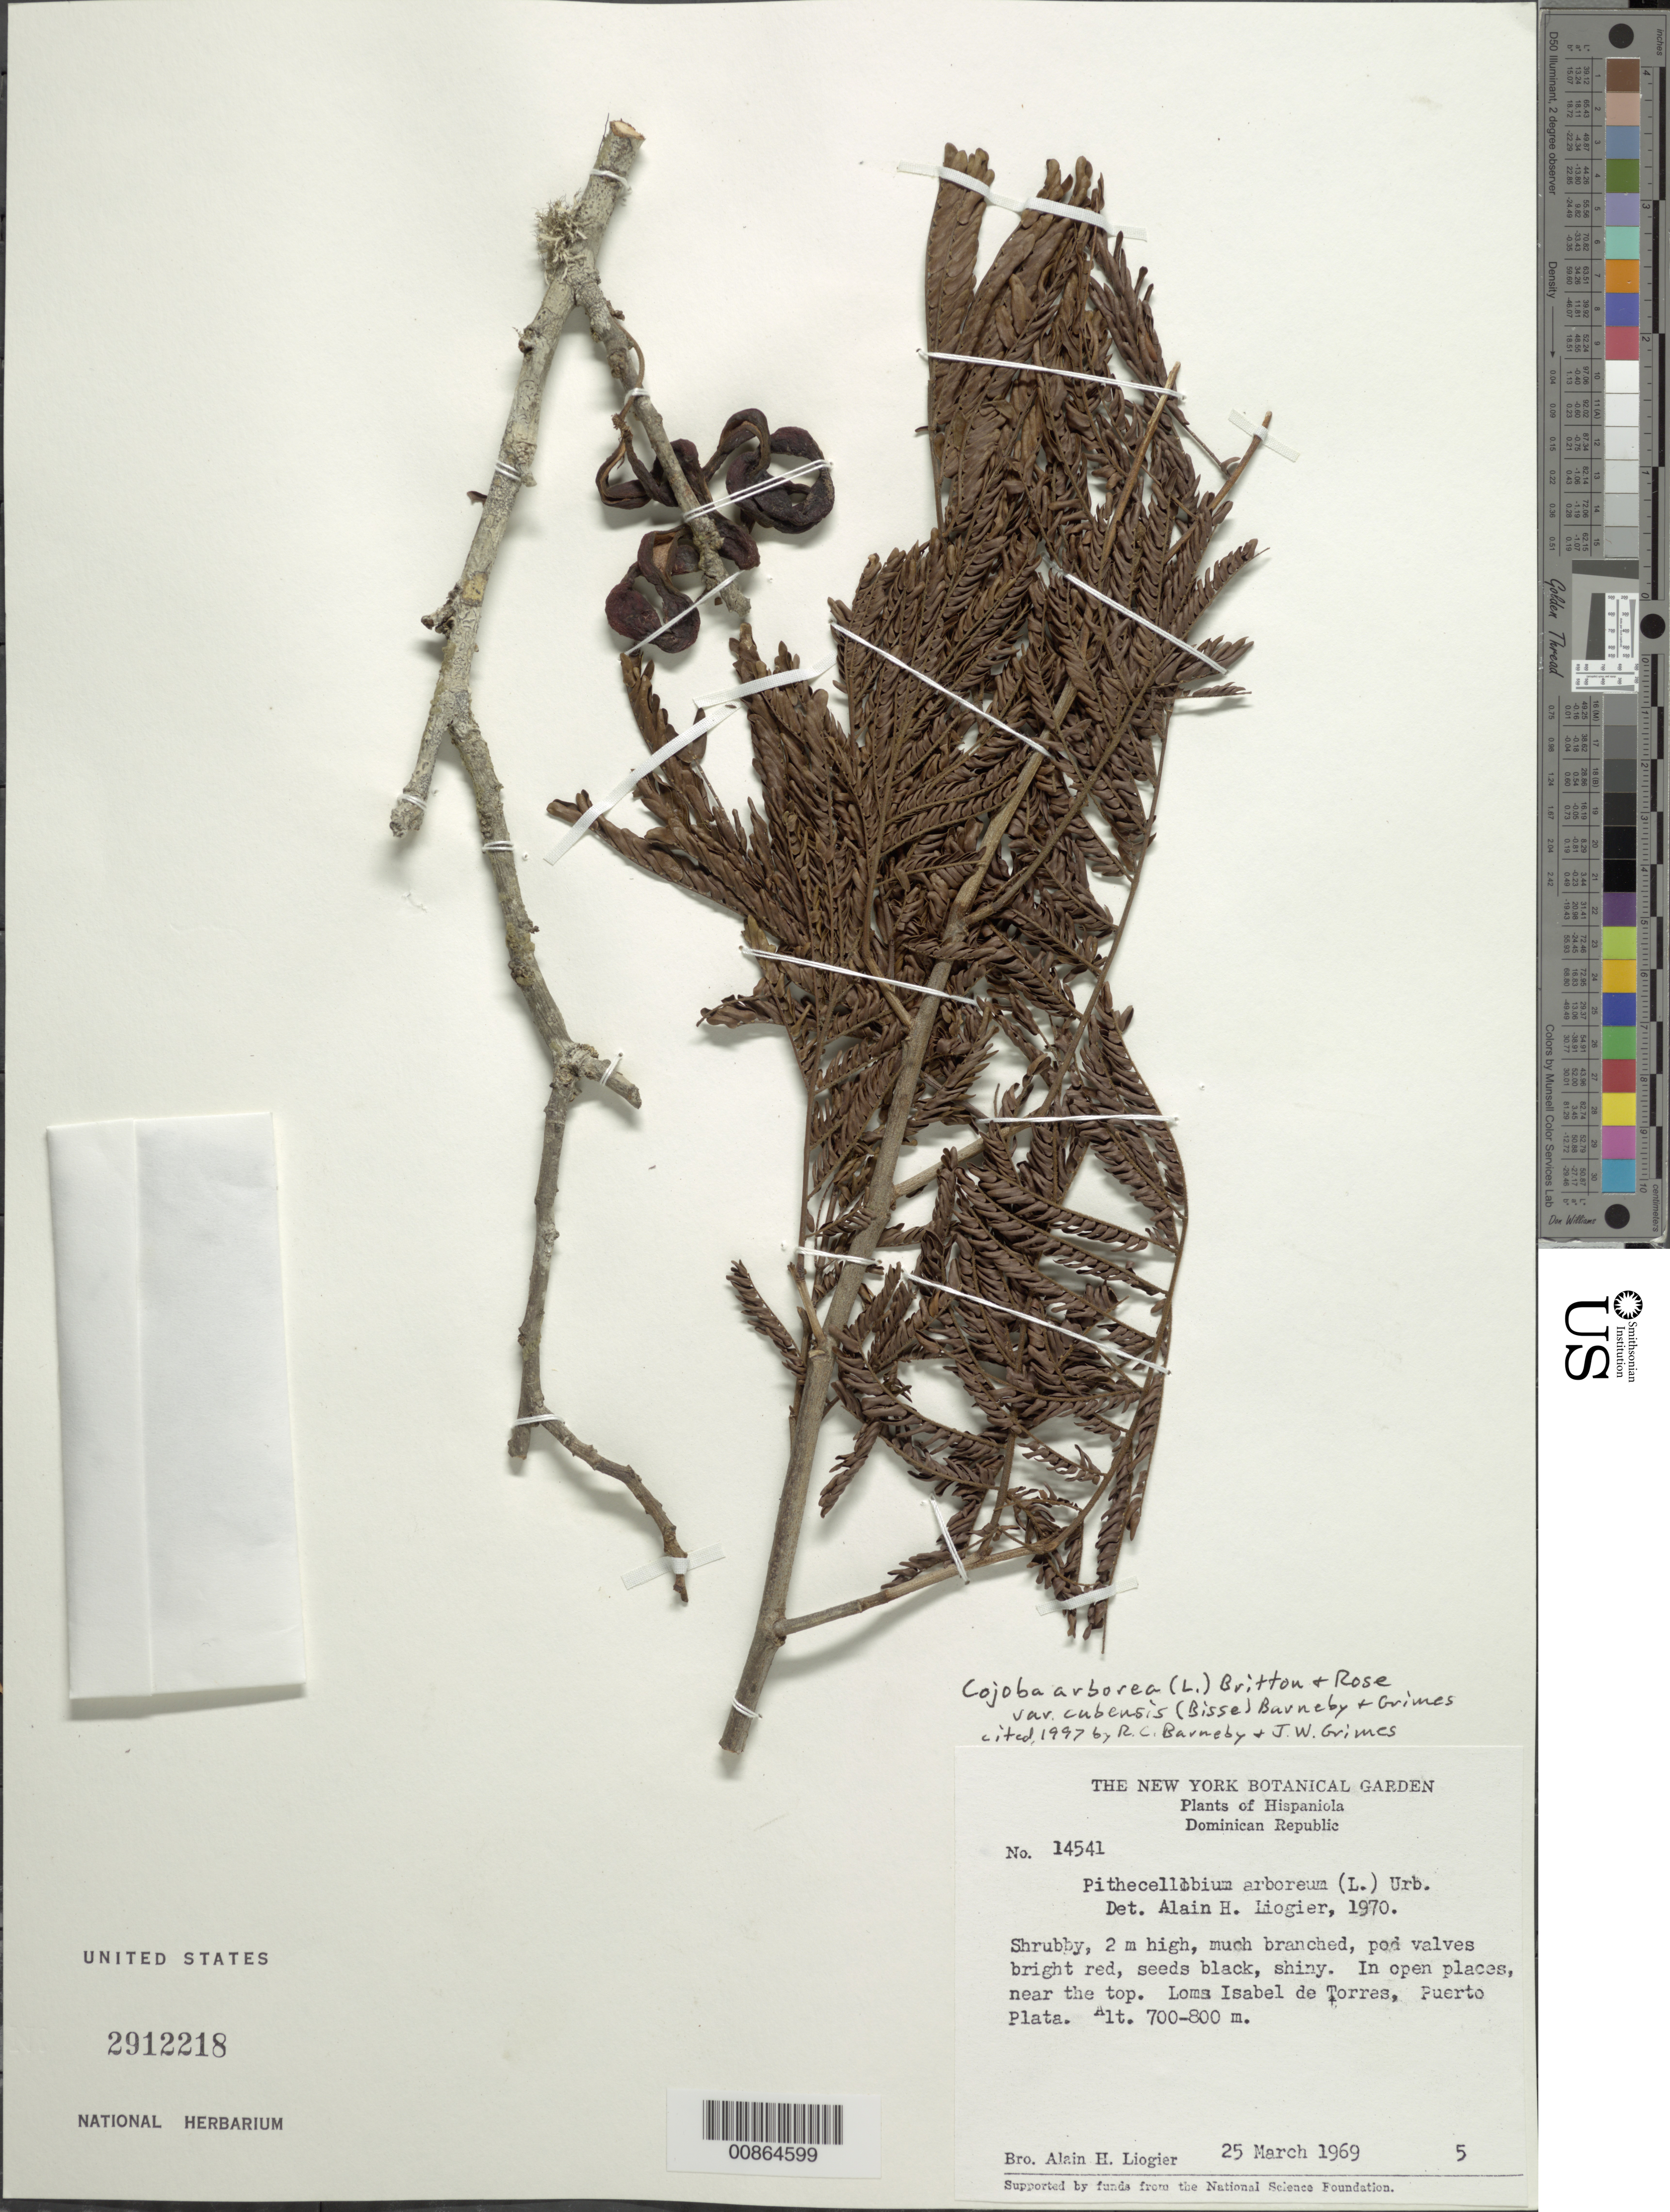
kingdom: Plantae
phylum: Tracheophyta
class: Magnoliopsida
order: Fabales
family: Fabaceae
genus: Cojoba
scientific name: Cojoba arborea var. cubensis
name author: (Bisse) Barneby & J.W. Grimes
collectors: A. H. Liogier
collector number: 14541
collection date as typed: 25 Mar 1969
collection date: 1969-03-25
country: Dominican Republic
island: Hispaniola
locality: Loma Isabel de Torres, Puerto Plata.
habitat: In open places near the top of Loma.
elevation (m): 700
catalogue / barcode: US 2912218